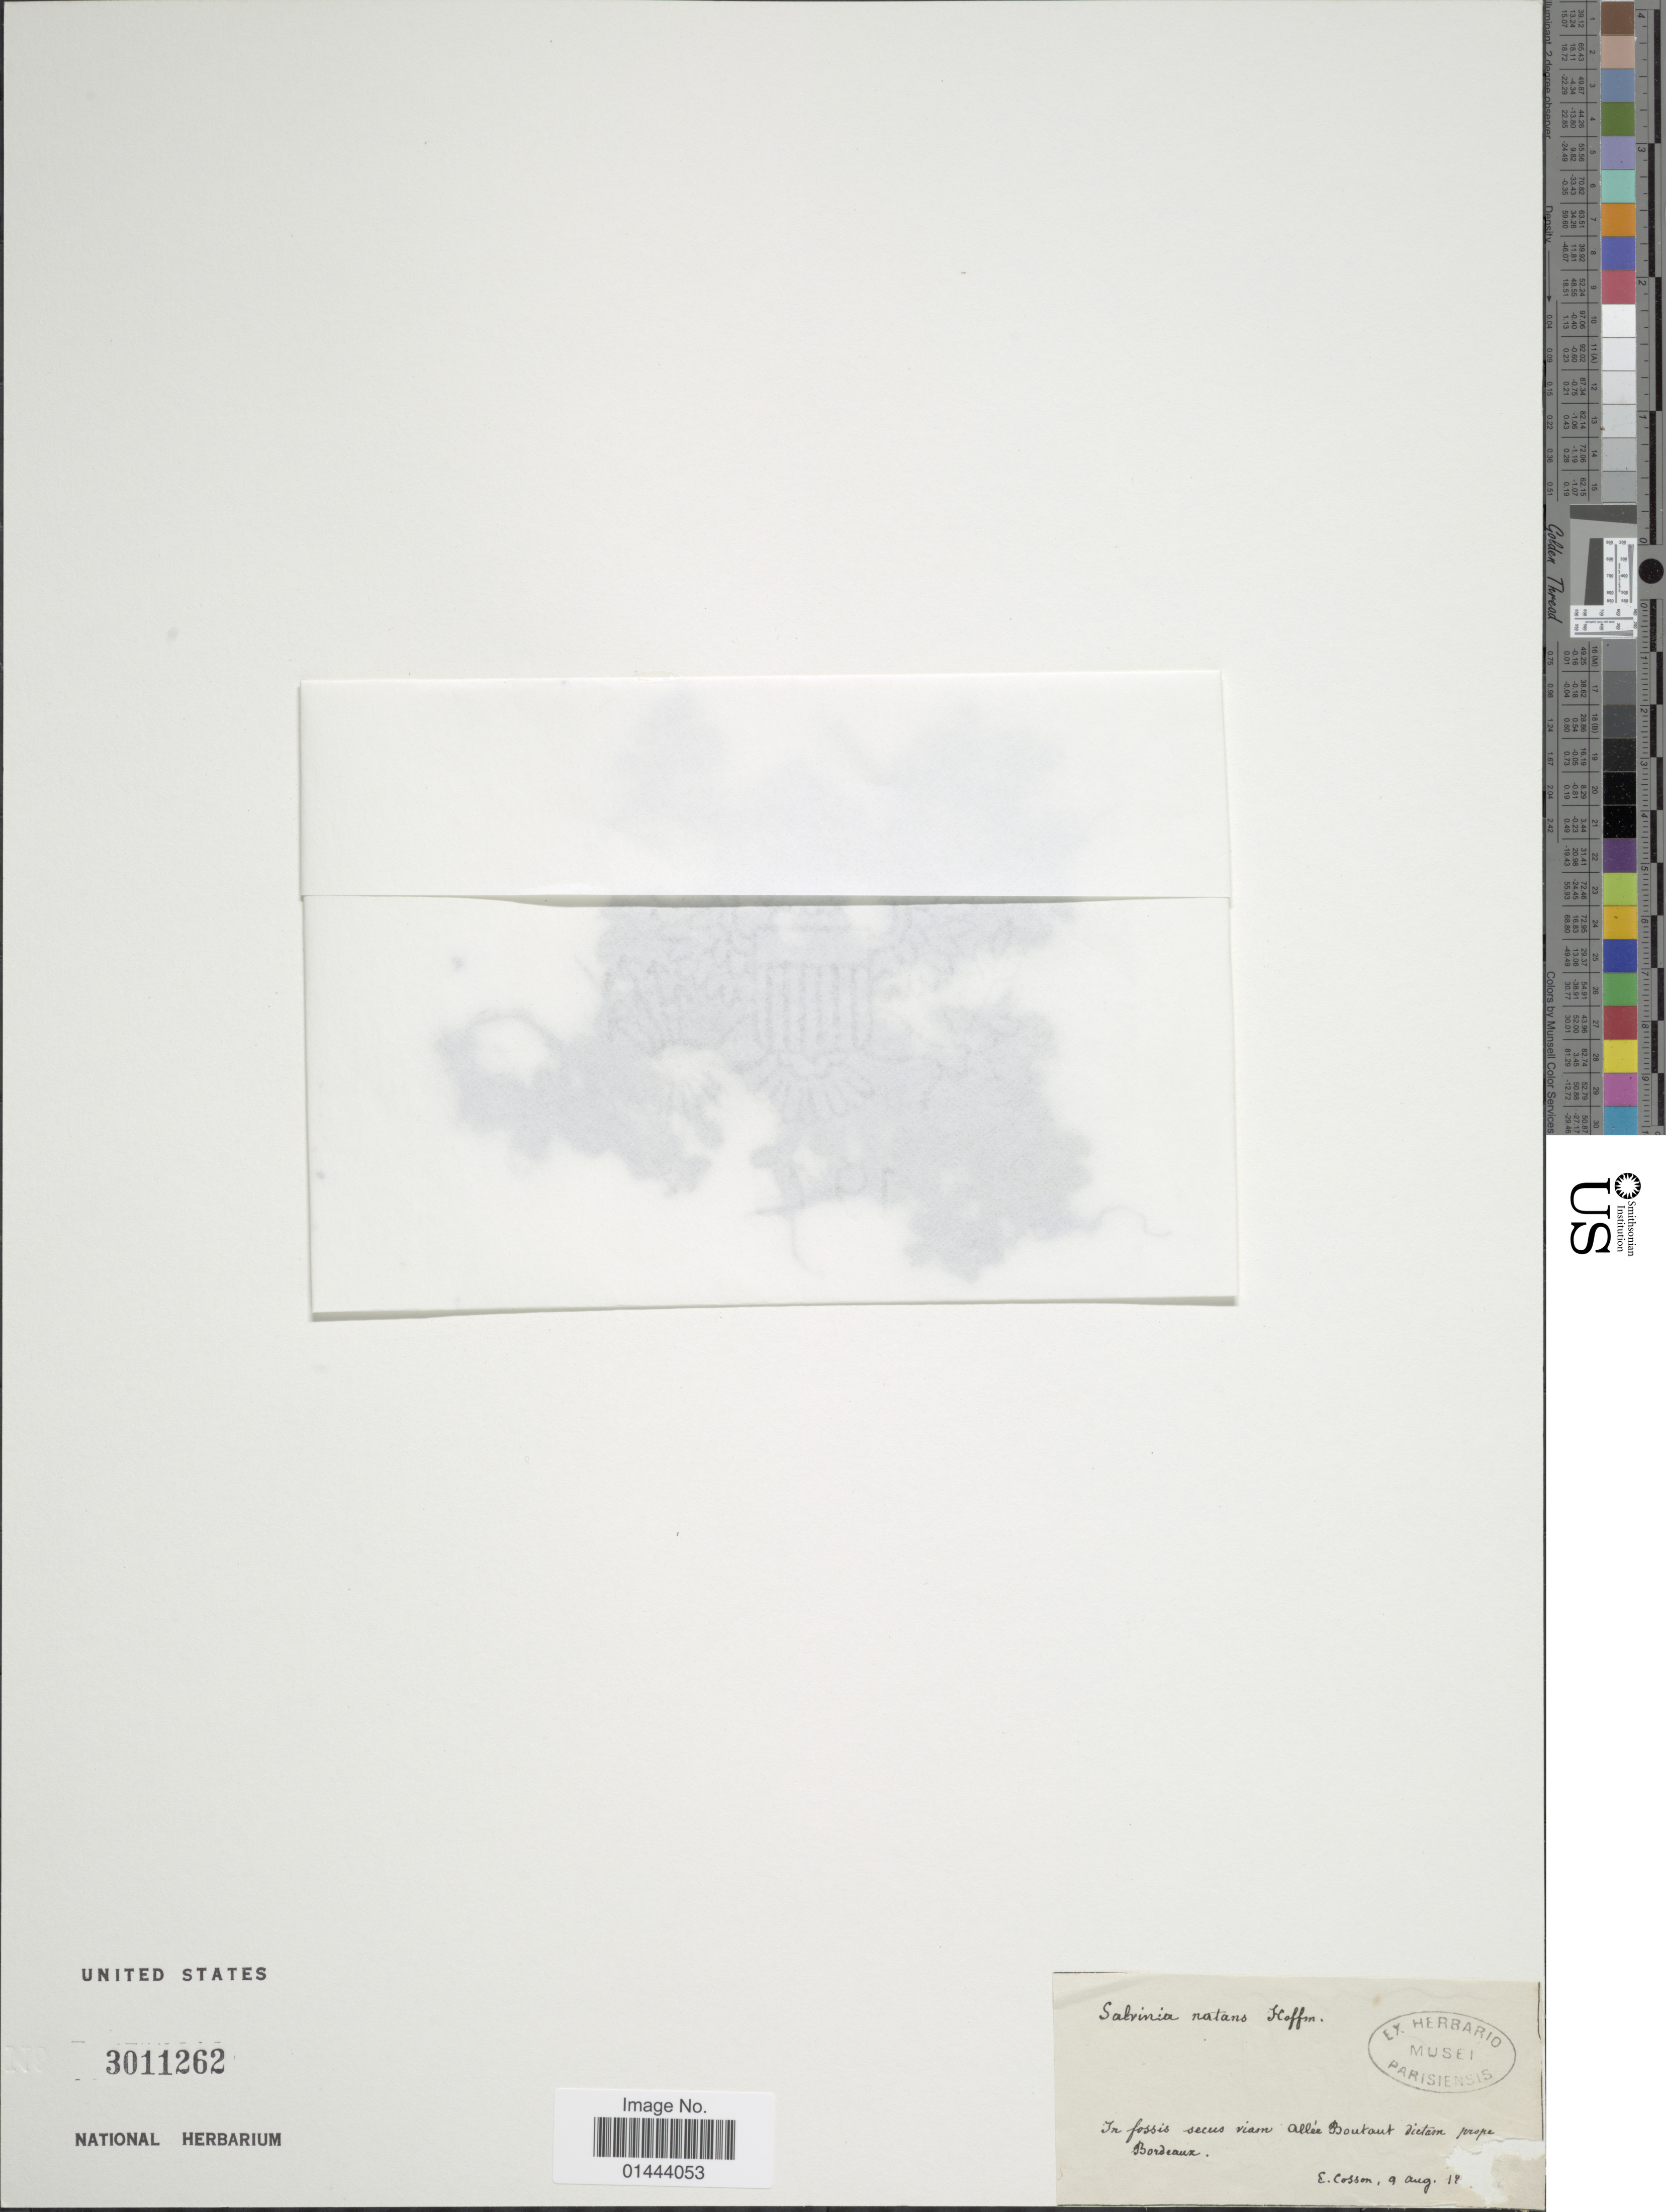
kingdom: Plantae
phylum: Tracheophyta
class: Polypodiopsida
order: Salviniales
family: Salviniaceae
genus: Salvinia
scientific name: Salvinia natans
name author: (L.) All.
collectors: E. Cosson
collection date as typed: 19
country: France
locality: In fossis secus viasn Allée Boutaut dictan prope Bordeaux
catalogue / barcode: US 3011262